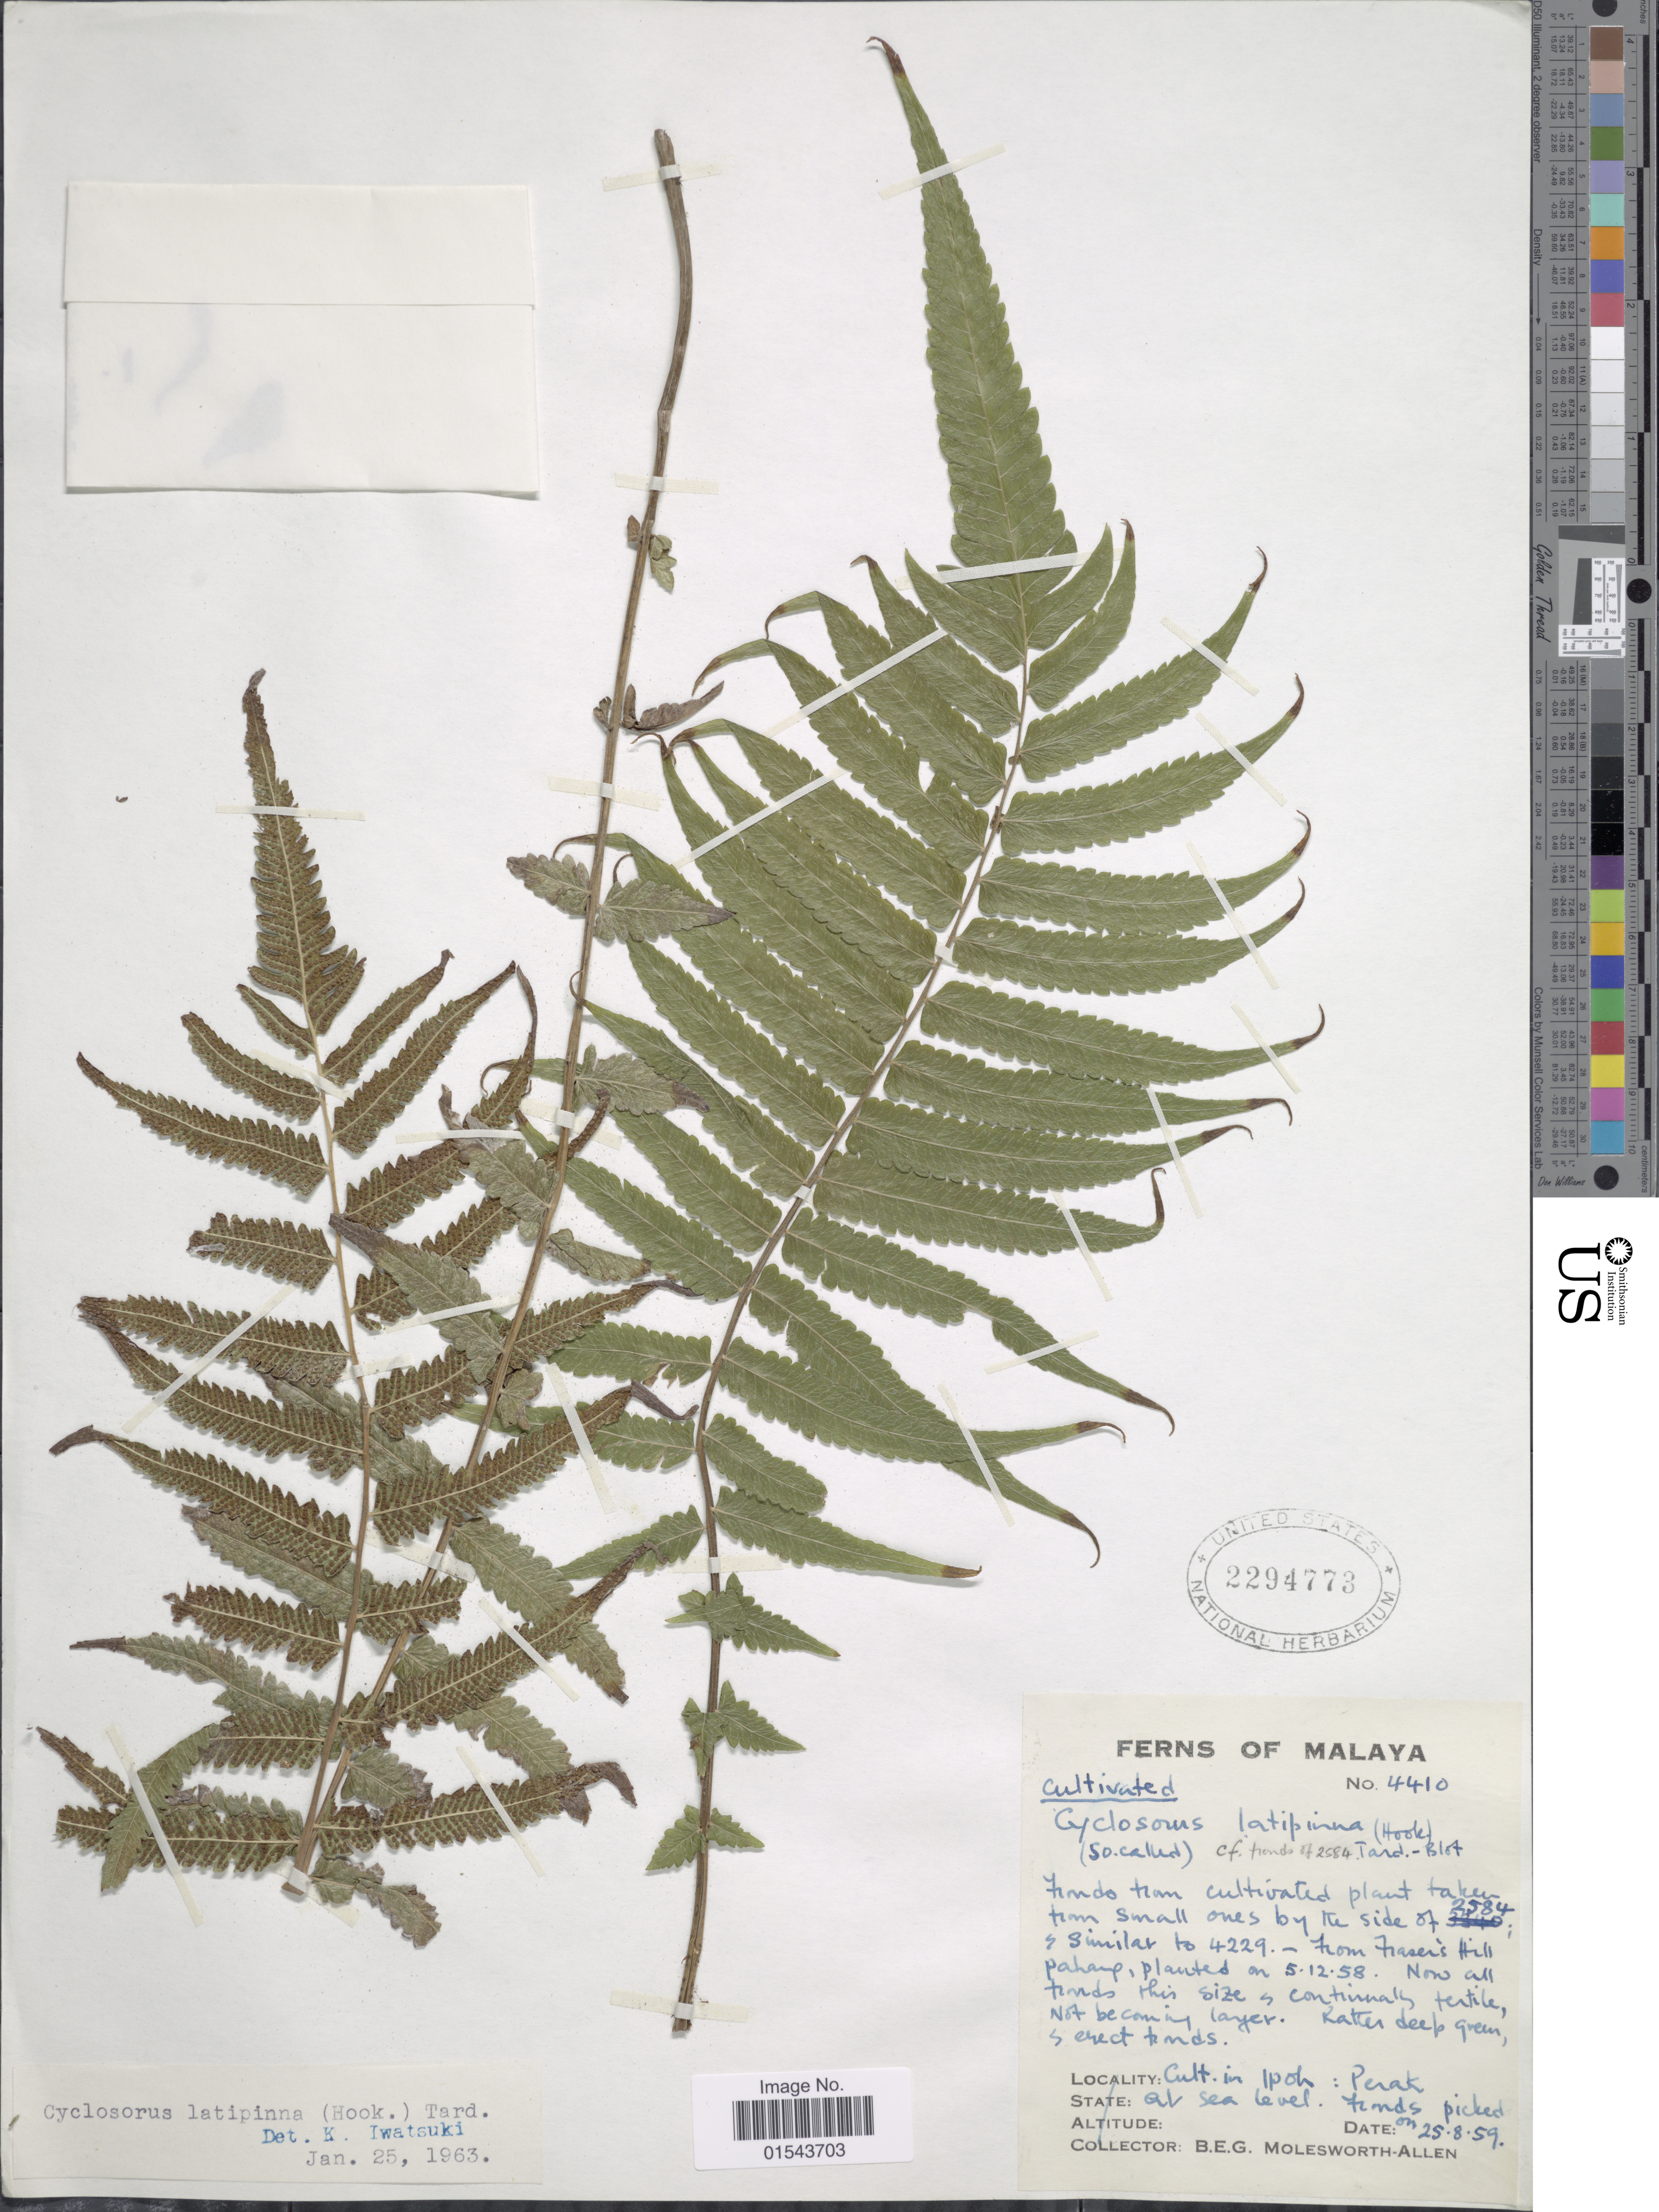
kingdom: Plantae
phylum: Tracheophyta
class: Polypodiopsida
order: Polypodiales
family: Thelypteridaceae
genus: Christella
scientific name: Christella latipinna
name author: (Benth.) H. Lév.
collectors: B. E. G. Molesworth-Allen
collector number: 4410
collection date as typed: Transcribed d/m/y: 25/8/59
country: Malaysia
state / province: Perak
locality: Cult. in Ipoh (From Fraser's Hill, Pahang)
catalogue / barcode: US 2294773